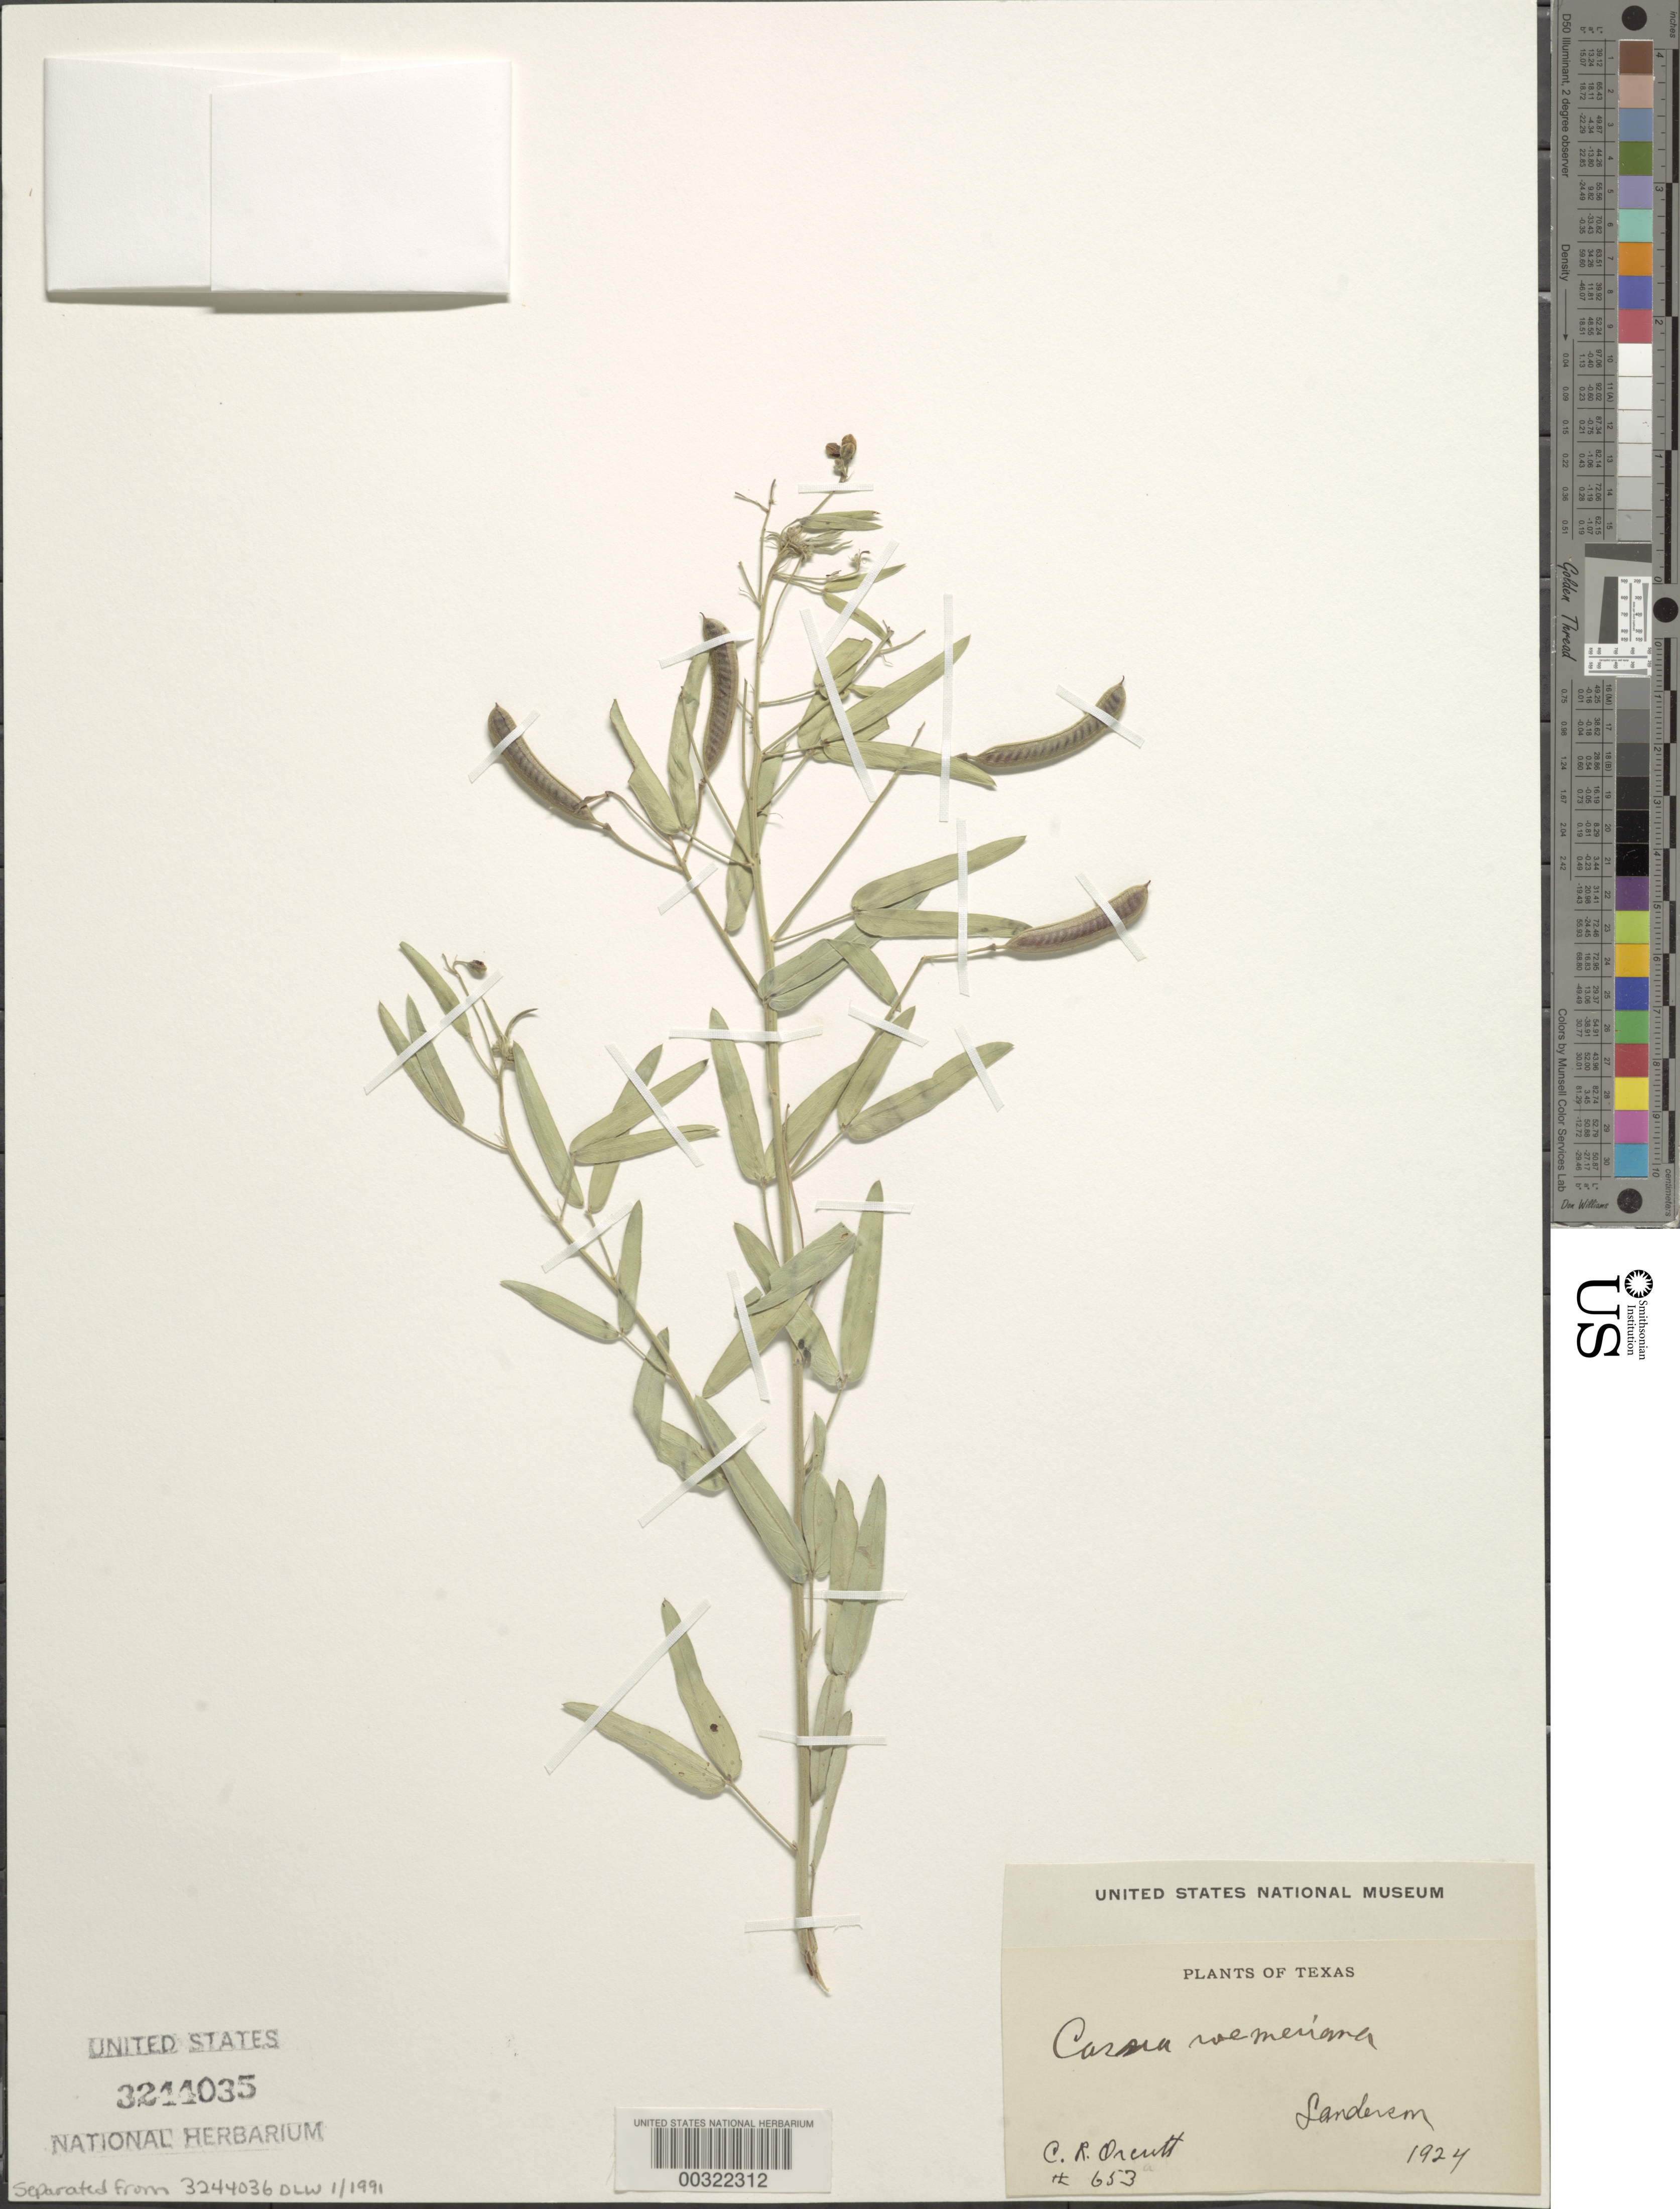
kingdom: Plantae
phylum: Tracheophyta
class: Magnoliopsida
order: Fabales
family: Fabaceae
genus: Senna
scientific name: Senna roemeriana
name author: (Scheele) H.S. Irwin & Barneby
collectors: C. R. Orcutt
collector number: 653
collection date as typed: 1924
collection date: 1924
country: United States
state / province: Texas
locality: Sanderson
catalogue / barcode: US 3244035